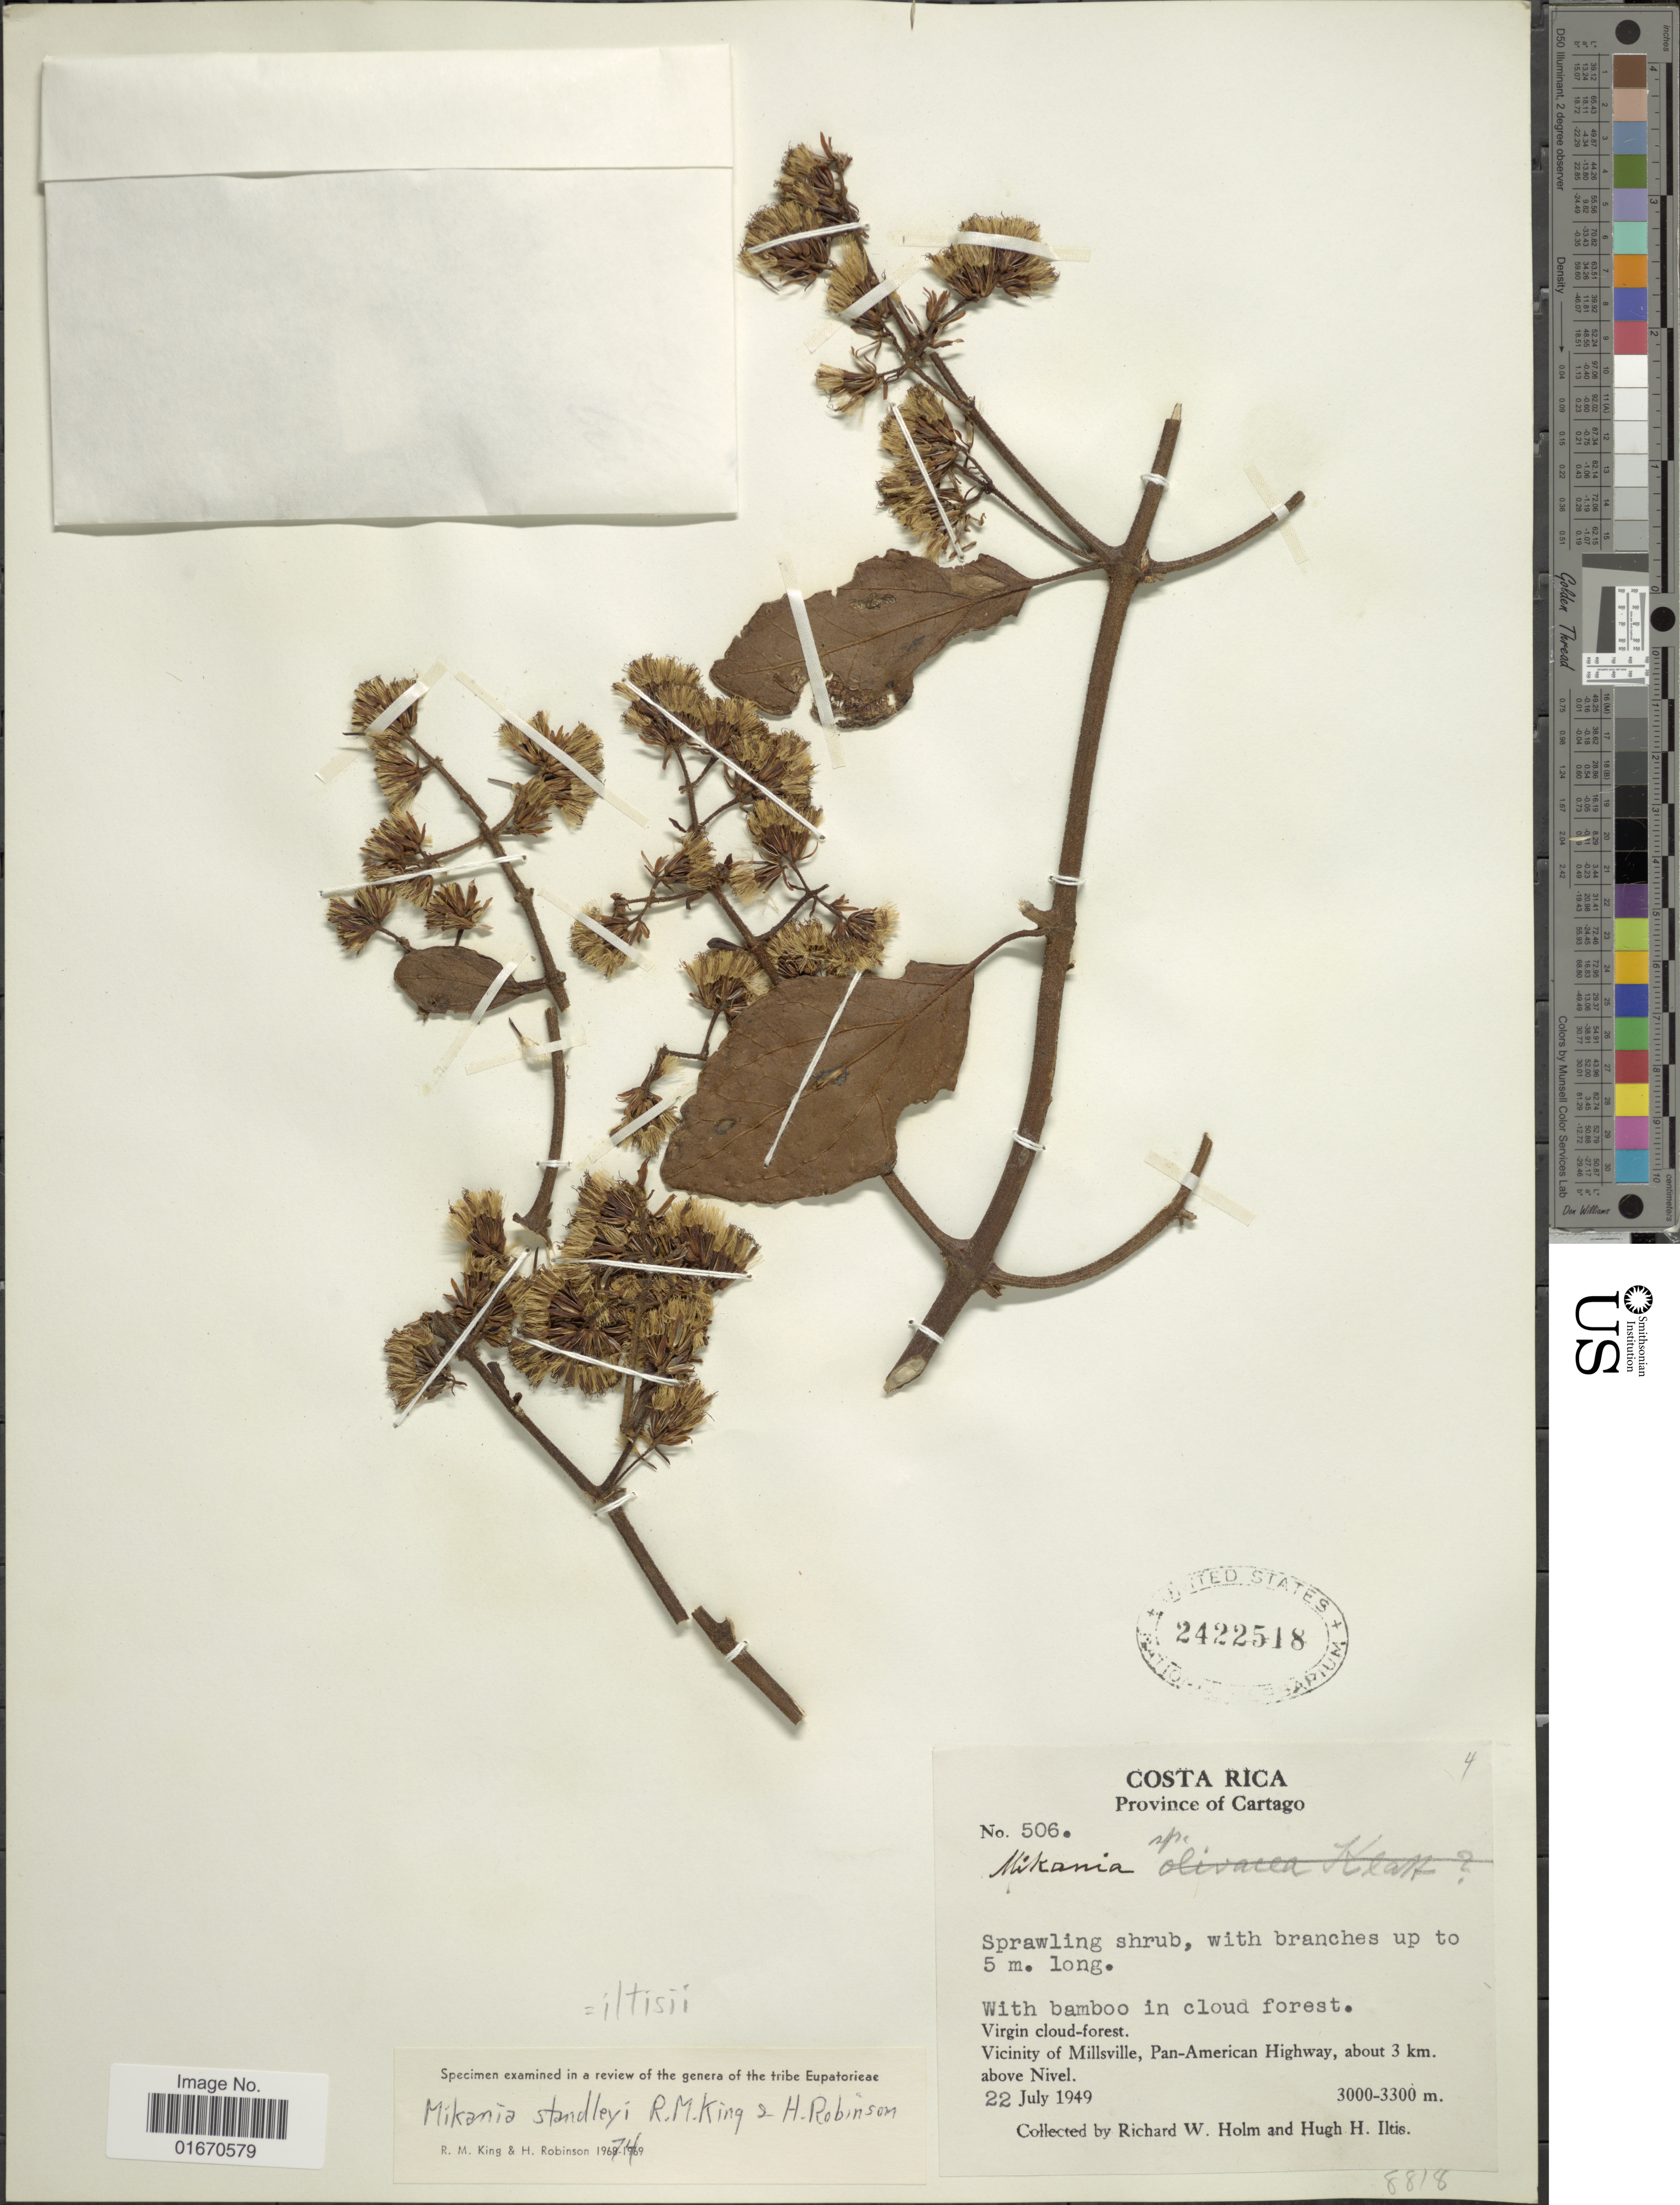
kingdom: Plantae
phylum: Tracheophyta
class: Magnoliopsida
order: Asterales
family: Asteraceae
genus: Mikania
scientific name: Mikania iltisii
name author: R.M. King & H. Rob.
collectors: R. W. Holm & H. H. Iltis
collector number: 506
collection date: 1949-07-22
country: Costa Rica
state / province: Cartago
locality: Vicinity of Millsville, Pan-American Highway, about 3 km above Nivel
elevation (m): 3000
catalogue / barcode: US 2422518